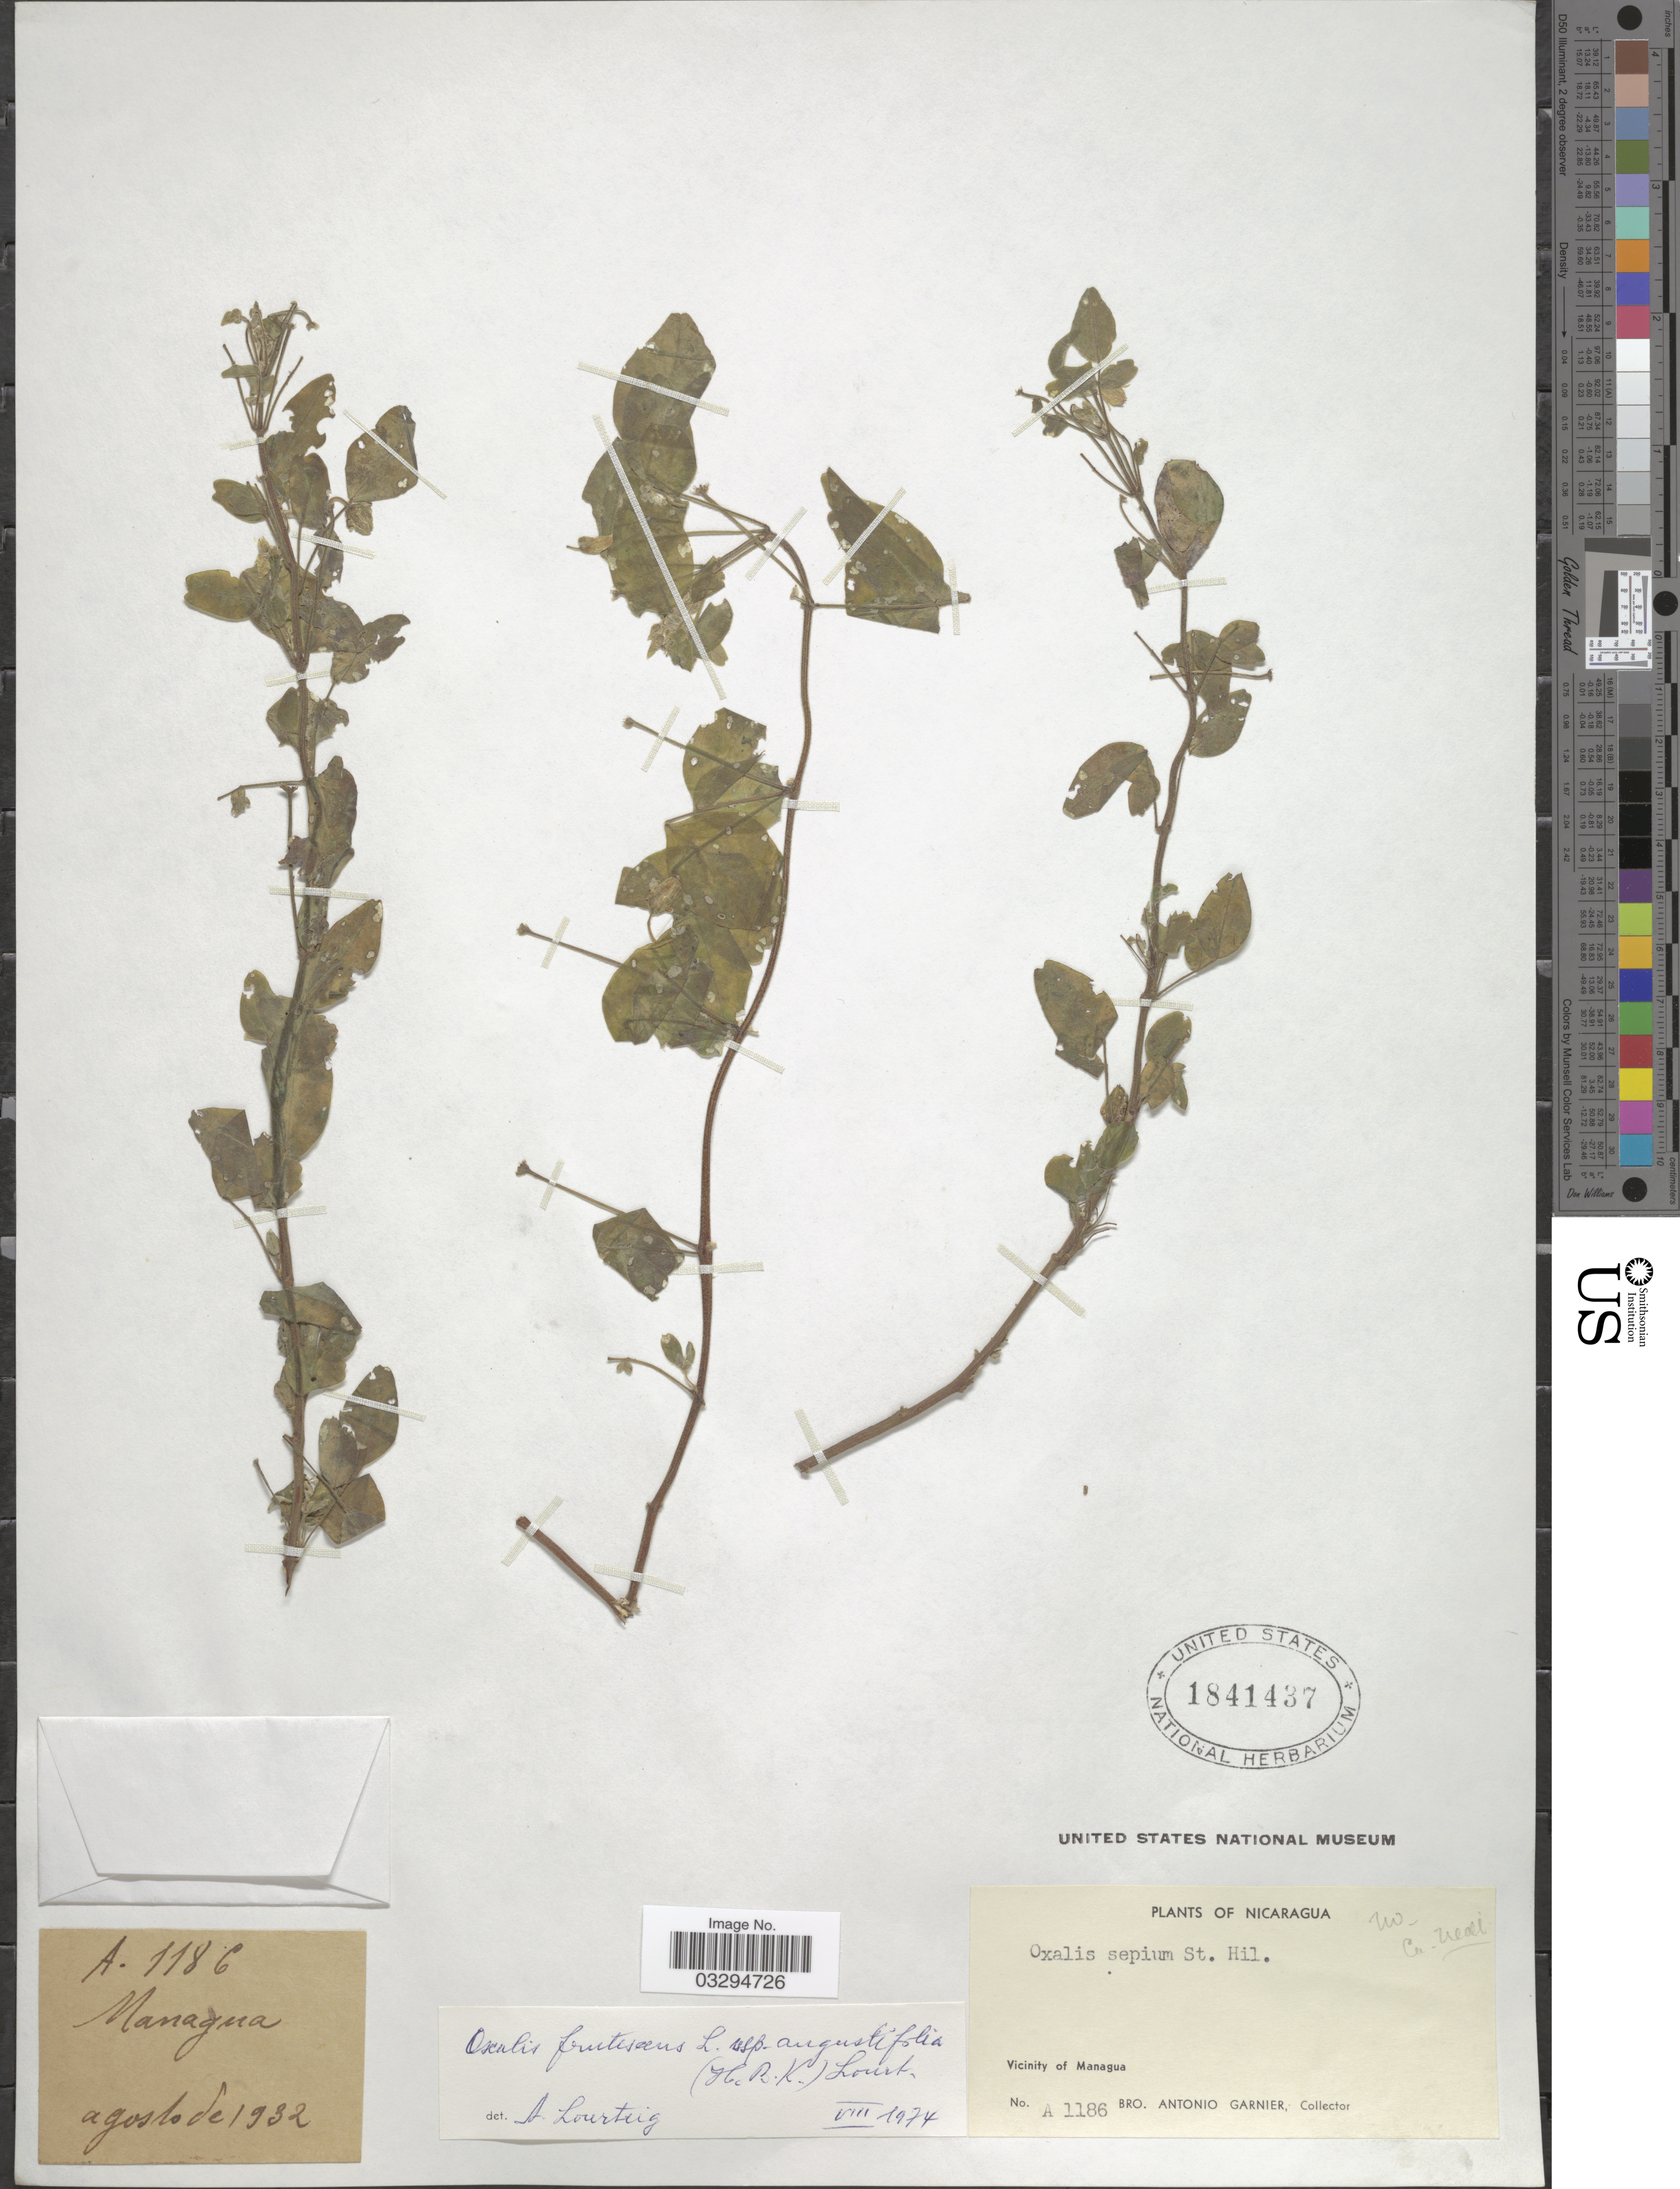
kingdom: Plantae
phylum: Tracheophyta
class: Magnoliopsida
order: Oxalidales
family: Oxalidaceae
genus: Oxalis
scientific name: Oxalis frutescens subsp. angustifolia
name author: (Kunth) Lourteig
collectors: Bro. A. Garnier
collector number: A-1186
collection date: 1932-08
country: Nicaragua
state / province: Managua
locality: Vicinity of Managua.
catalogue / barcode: US 1841437